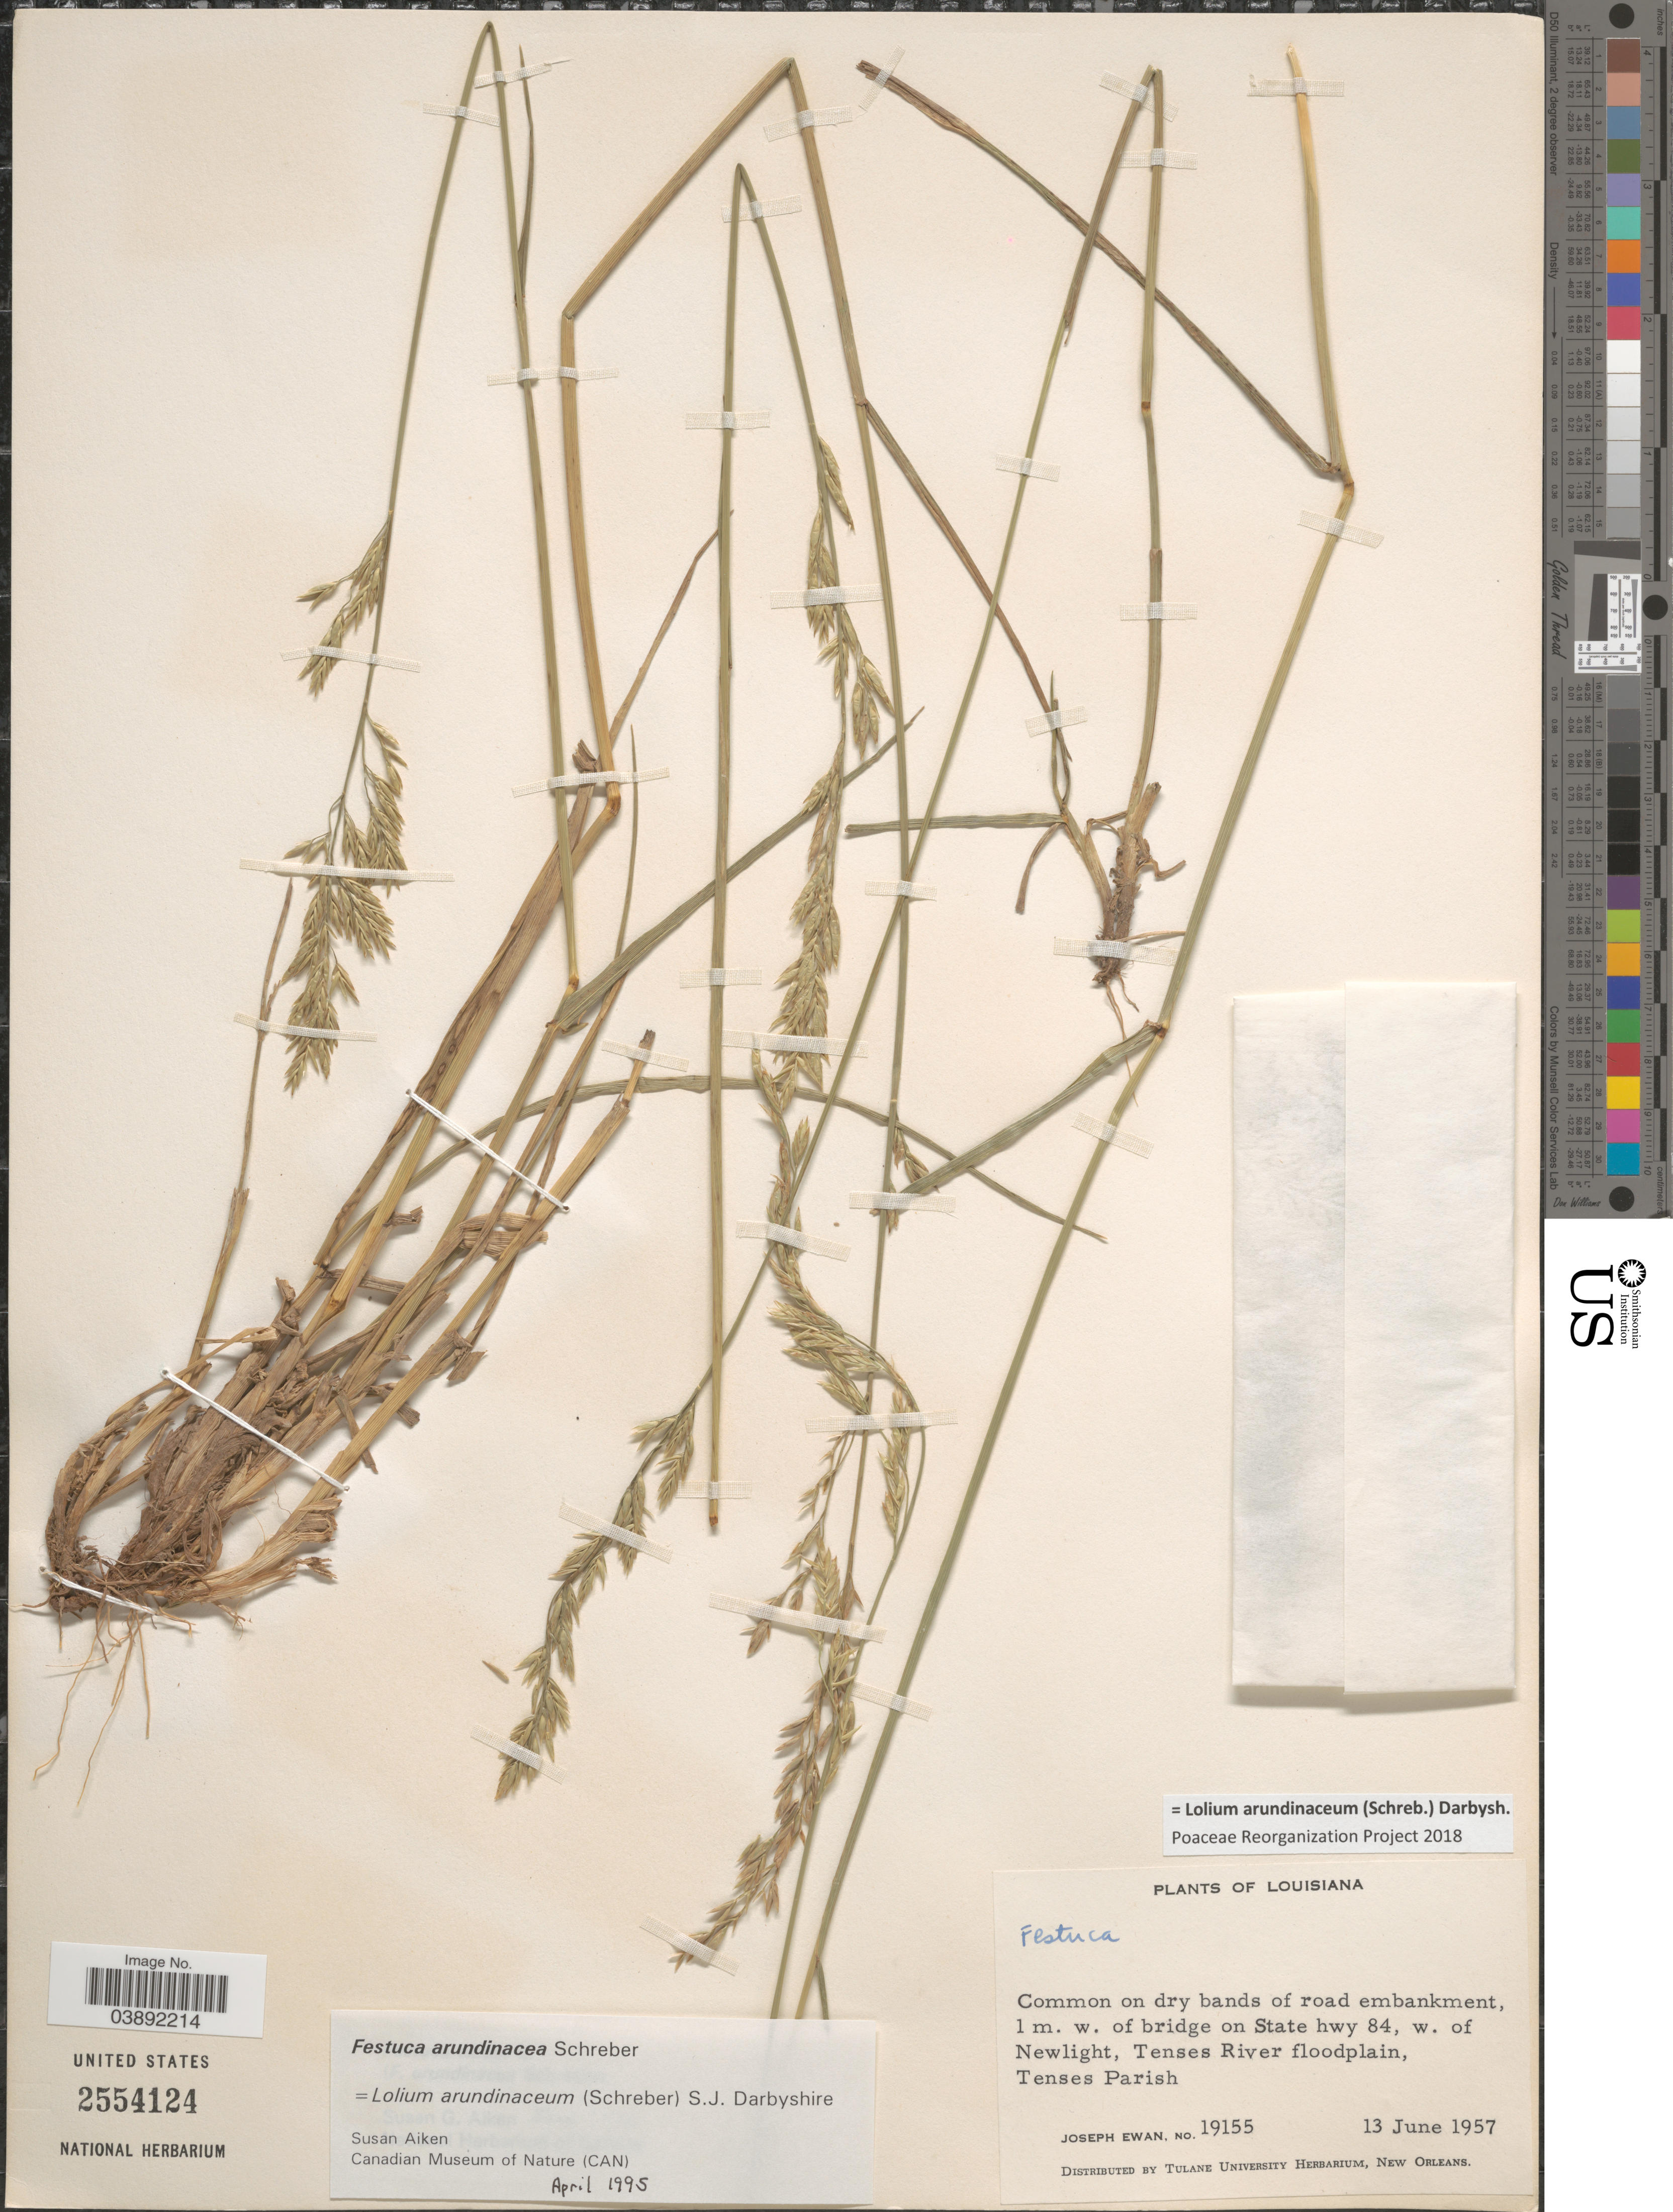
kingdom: Plantae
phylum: Tracheophyta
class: Liliopsida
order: Poales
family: Poaceae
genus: Lolium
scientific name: Lolium arundinaceum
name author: (Schreb.) Darbysh.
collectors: J. A. Ewan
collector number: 19155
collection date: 1957-06-13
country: United States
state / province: Louisiana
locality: On dry bands of road embankment, 1 m. w. of bridge on State hwy 84, w. of Newlight, Tenses River floodplain, Tenses Parish.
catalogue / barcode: US 2554124